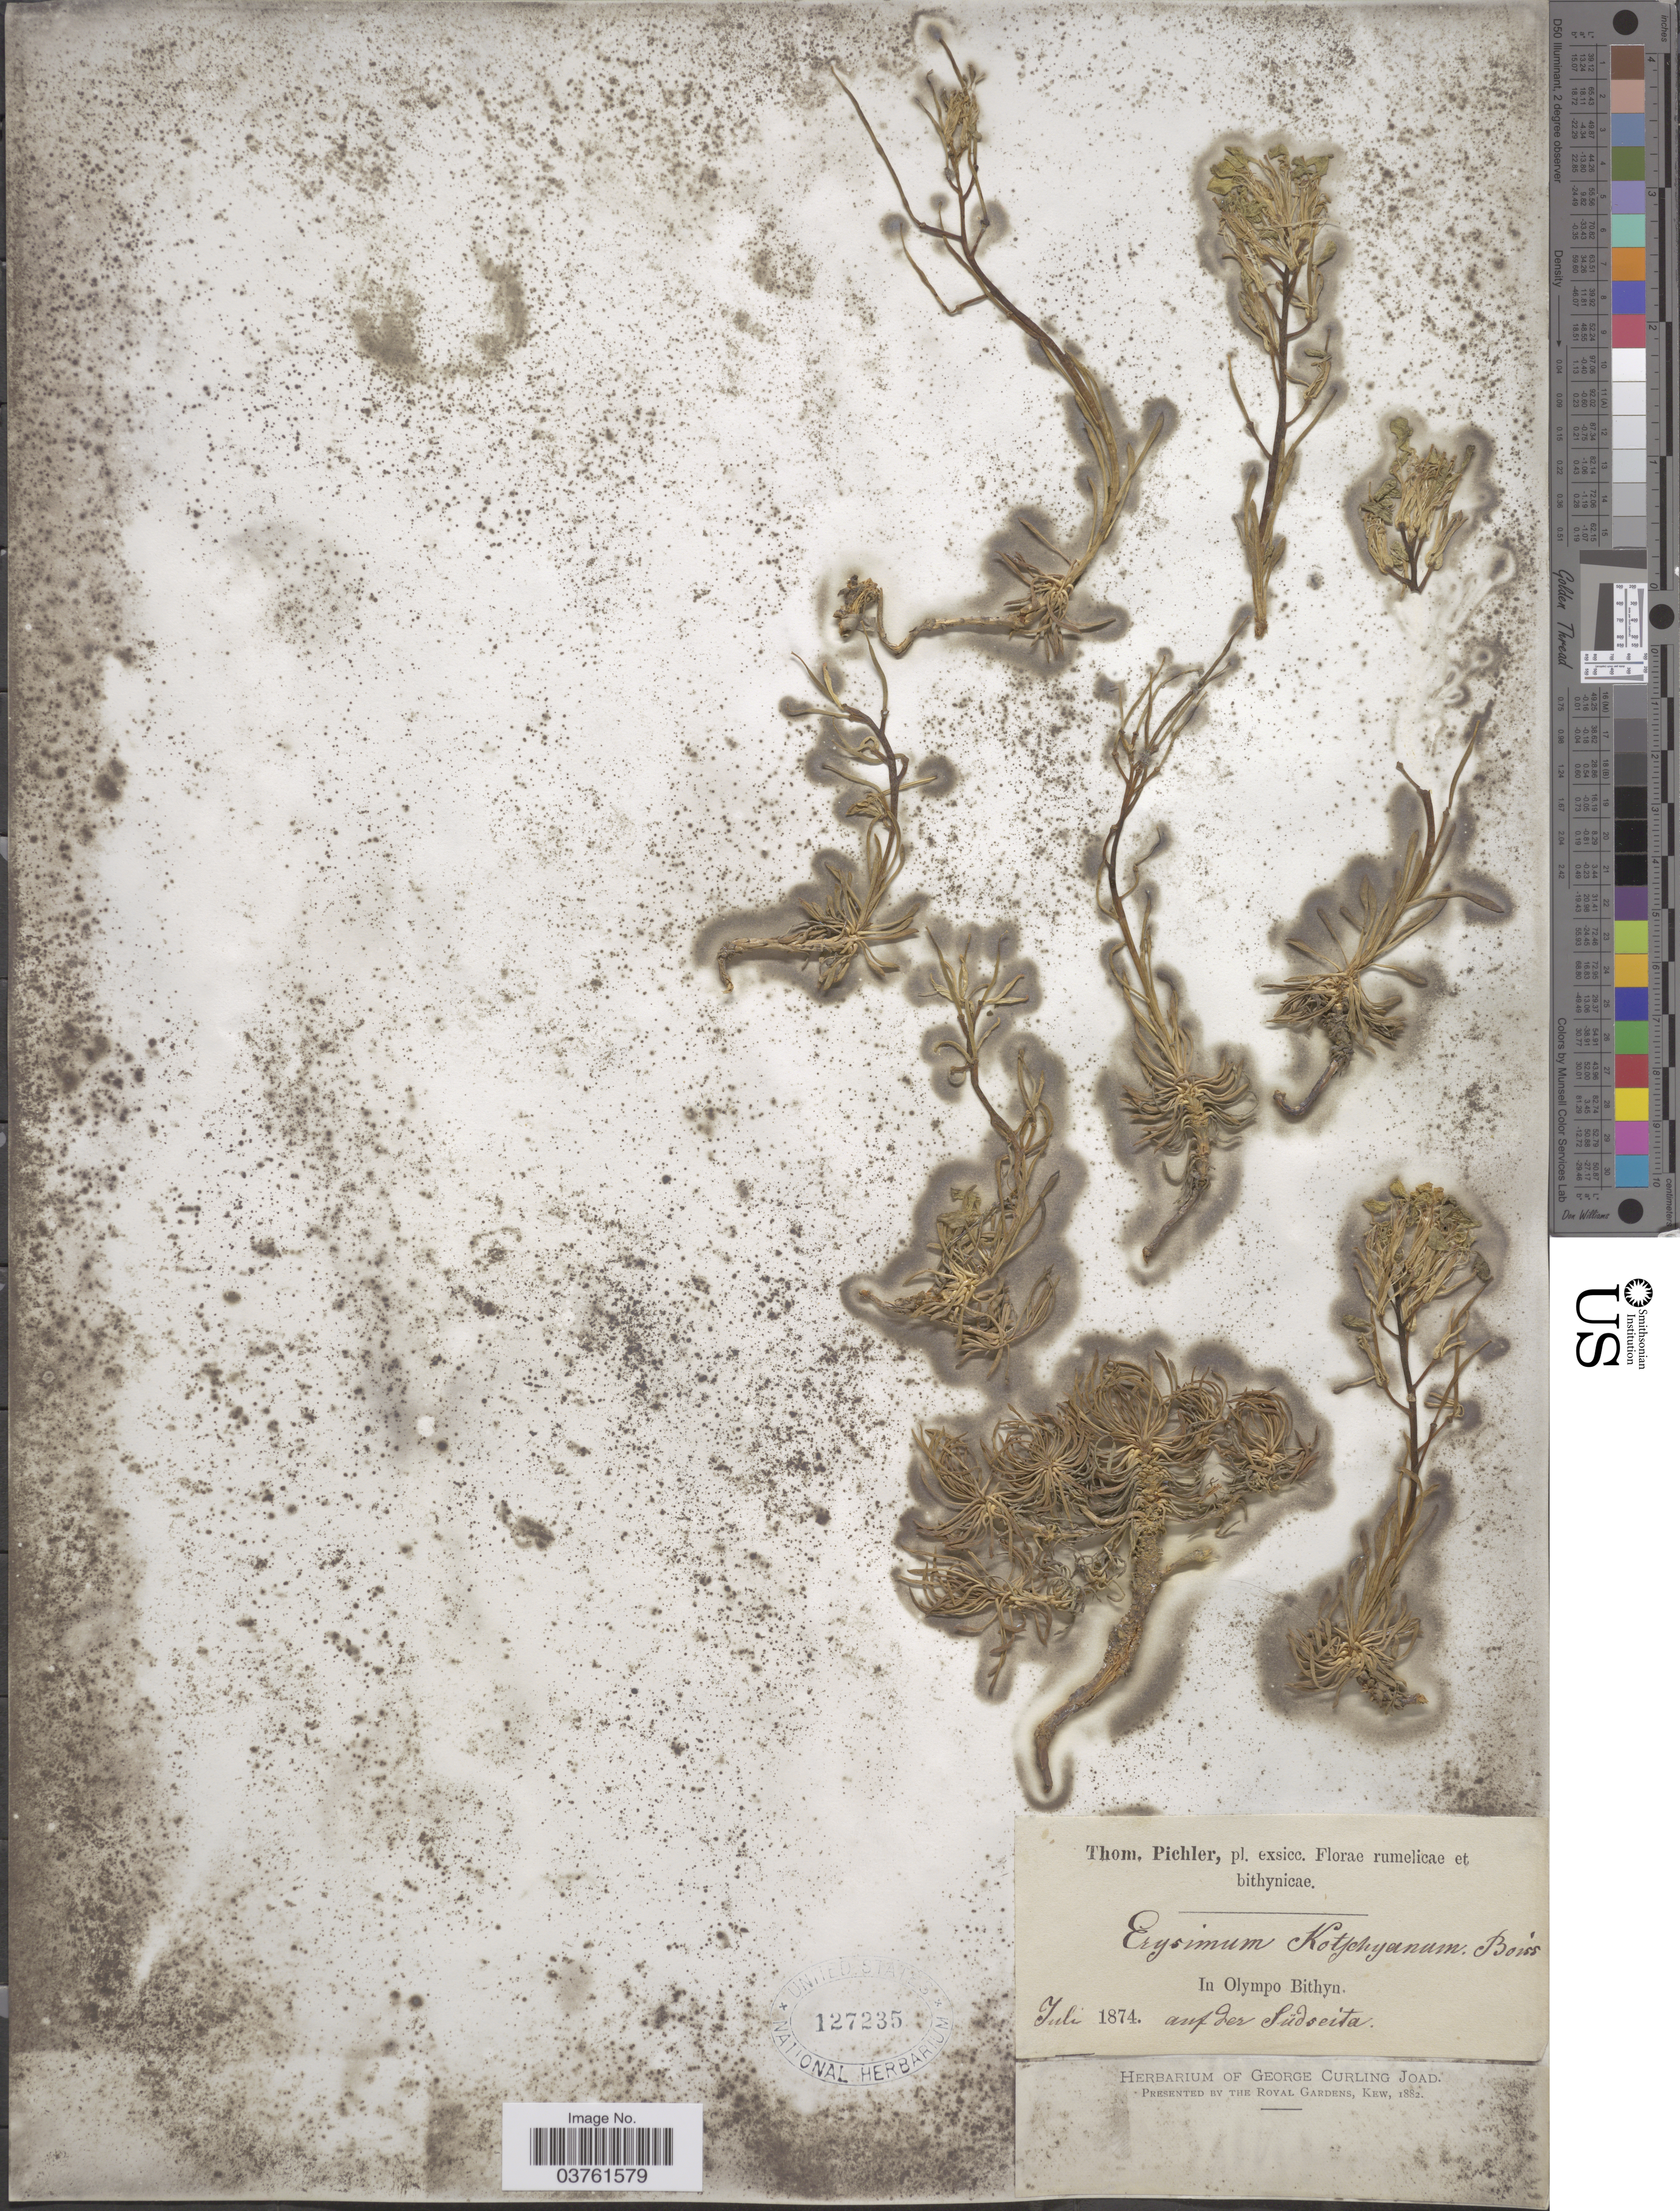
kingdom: Plantae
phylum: Tracheophyta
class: Magnoliopsida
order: Brassicales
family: Brassicaceae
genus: Erysimum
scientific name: Erysimum kotschyanum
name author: J. Gay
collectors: T. Pichler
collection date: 1874-07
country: Turkey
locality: In Olympo Bithyn auf der Südseita.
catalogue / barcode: US 127235